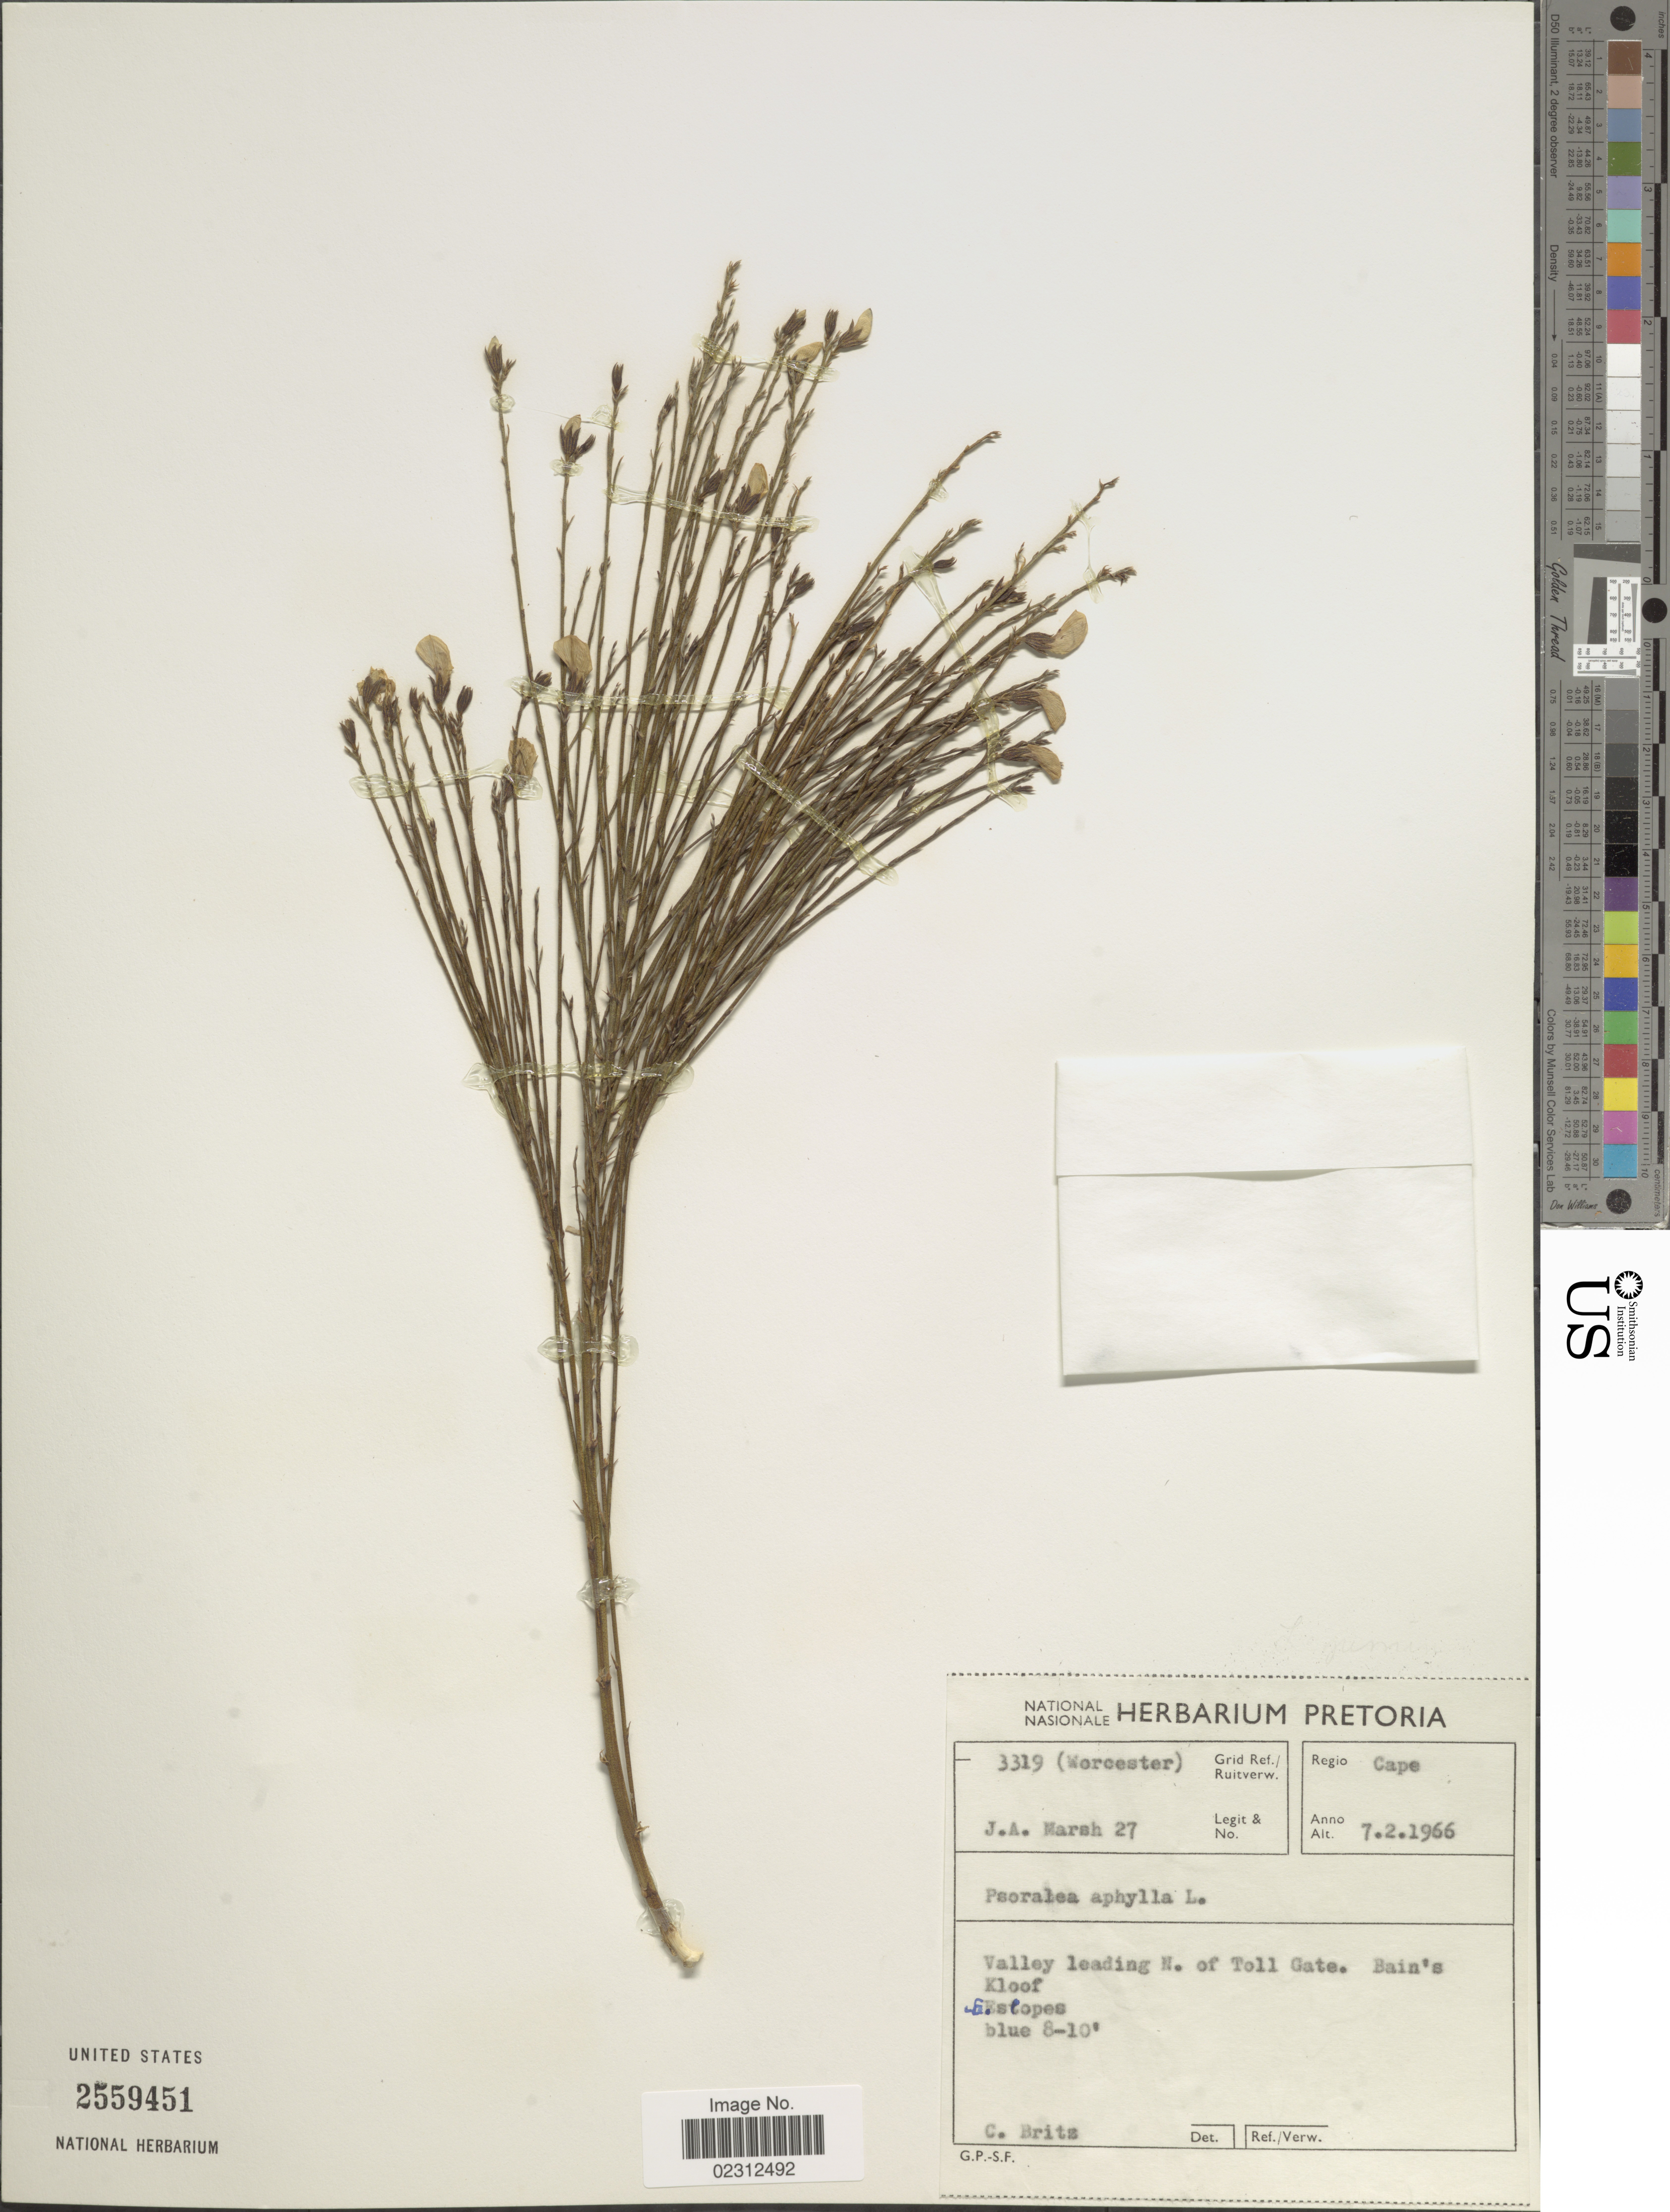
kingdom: Plantae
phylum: Tracheophyta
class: Magnoliopsida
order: Fabales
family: Fabaceae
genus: Psoralea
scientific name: Psoralea aphylla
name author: L.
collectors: J. Marsh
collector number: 27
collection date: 1966-02-07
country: South Africa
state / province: Western Cape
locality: Cape, Valley leading N. of Toll Gate, Bain's Kloof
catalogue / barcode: US 2559451